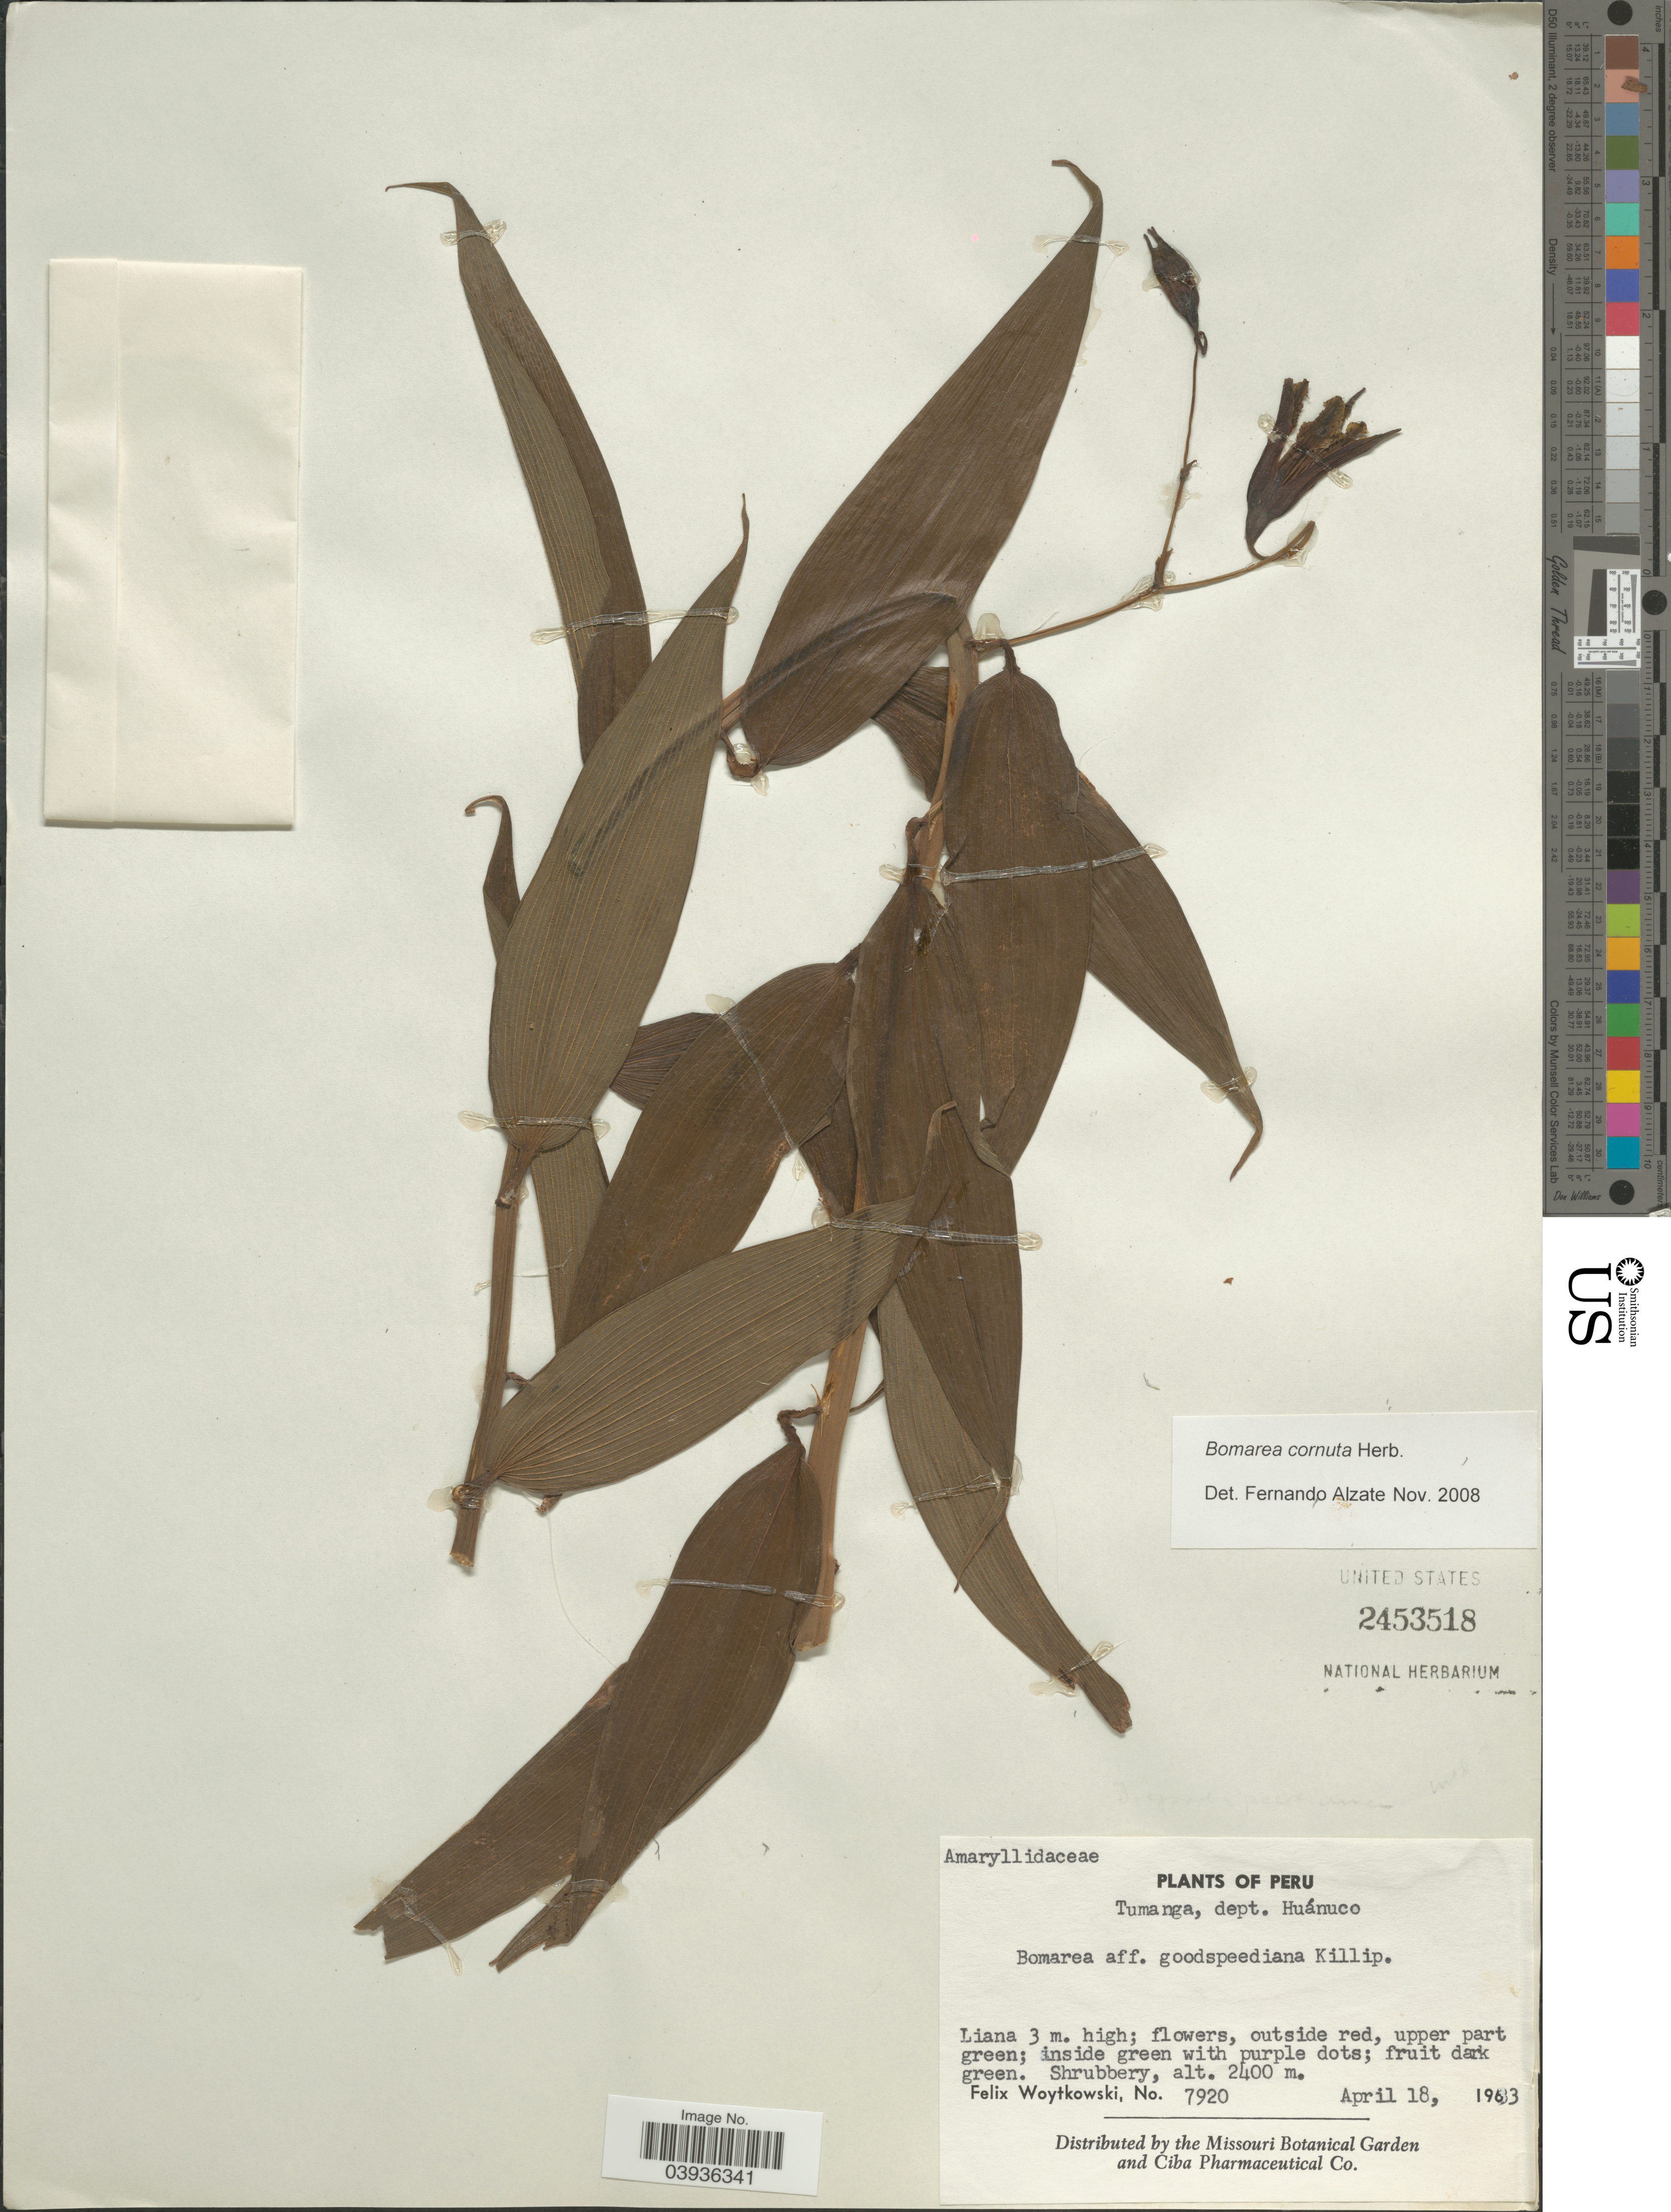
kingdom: Plantae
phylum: Tracheophyta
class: Liliopsida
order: Liliales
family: Alstroemeriaceae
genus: Bomarea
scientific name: Bomarea cornuta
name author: Herb.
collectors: F. Woytkowski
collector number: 7920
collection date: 1933-04-18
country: Peru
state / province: Huánuco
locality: Tumanga, dept. Huánuco.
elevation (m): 2400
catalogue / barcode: US 2453518